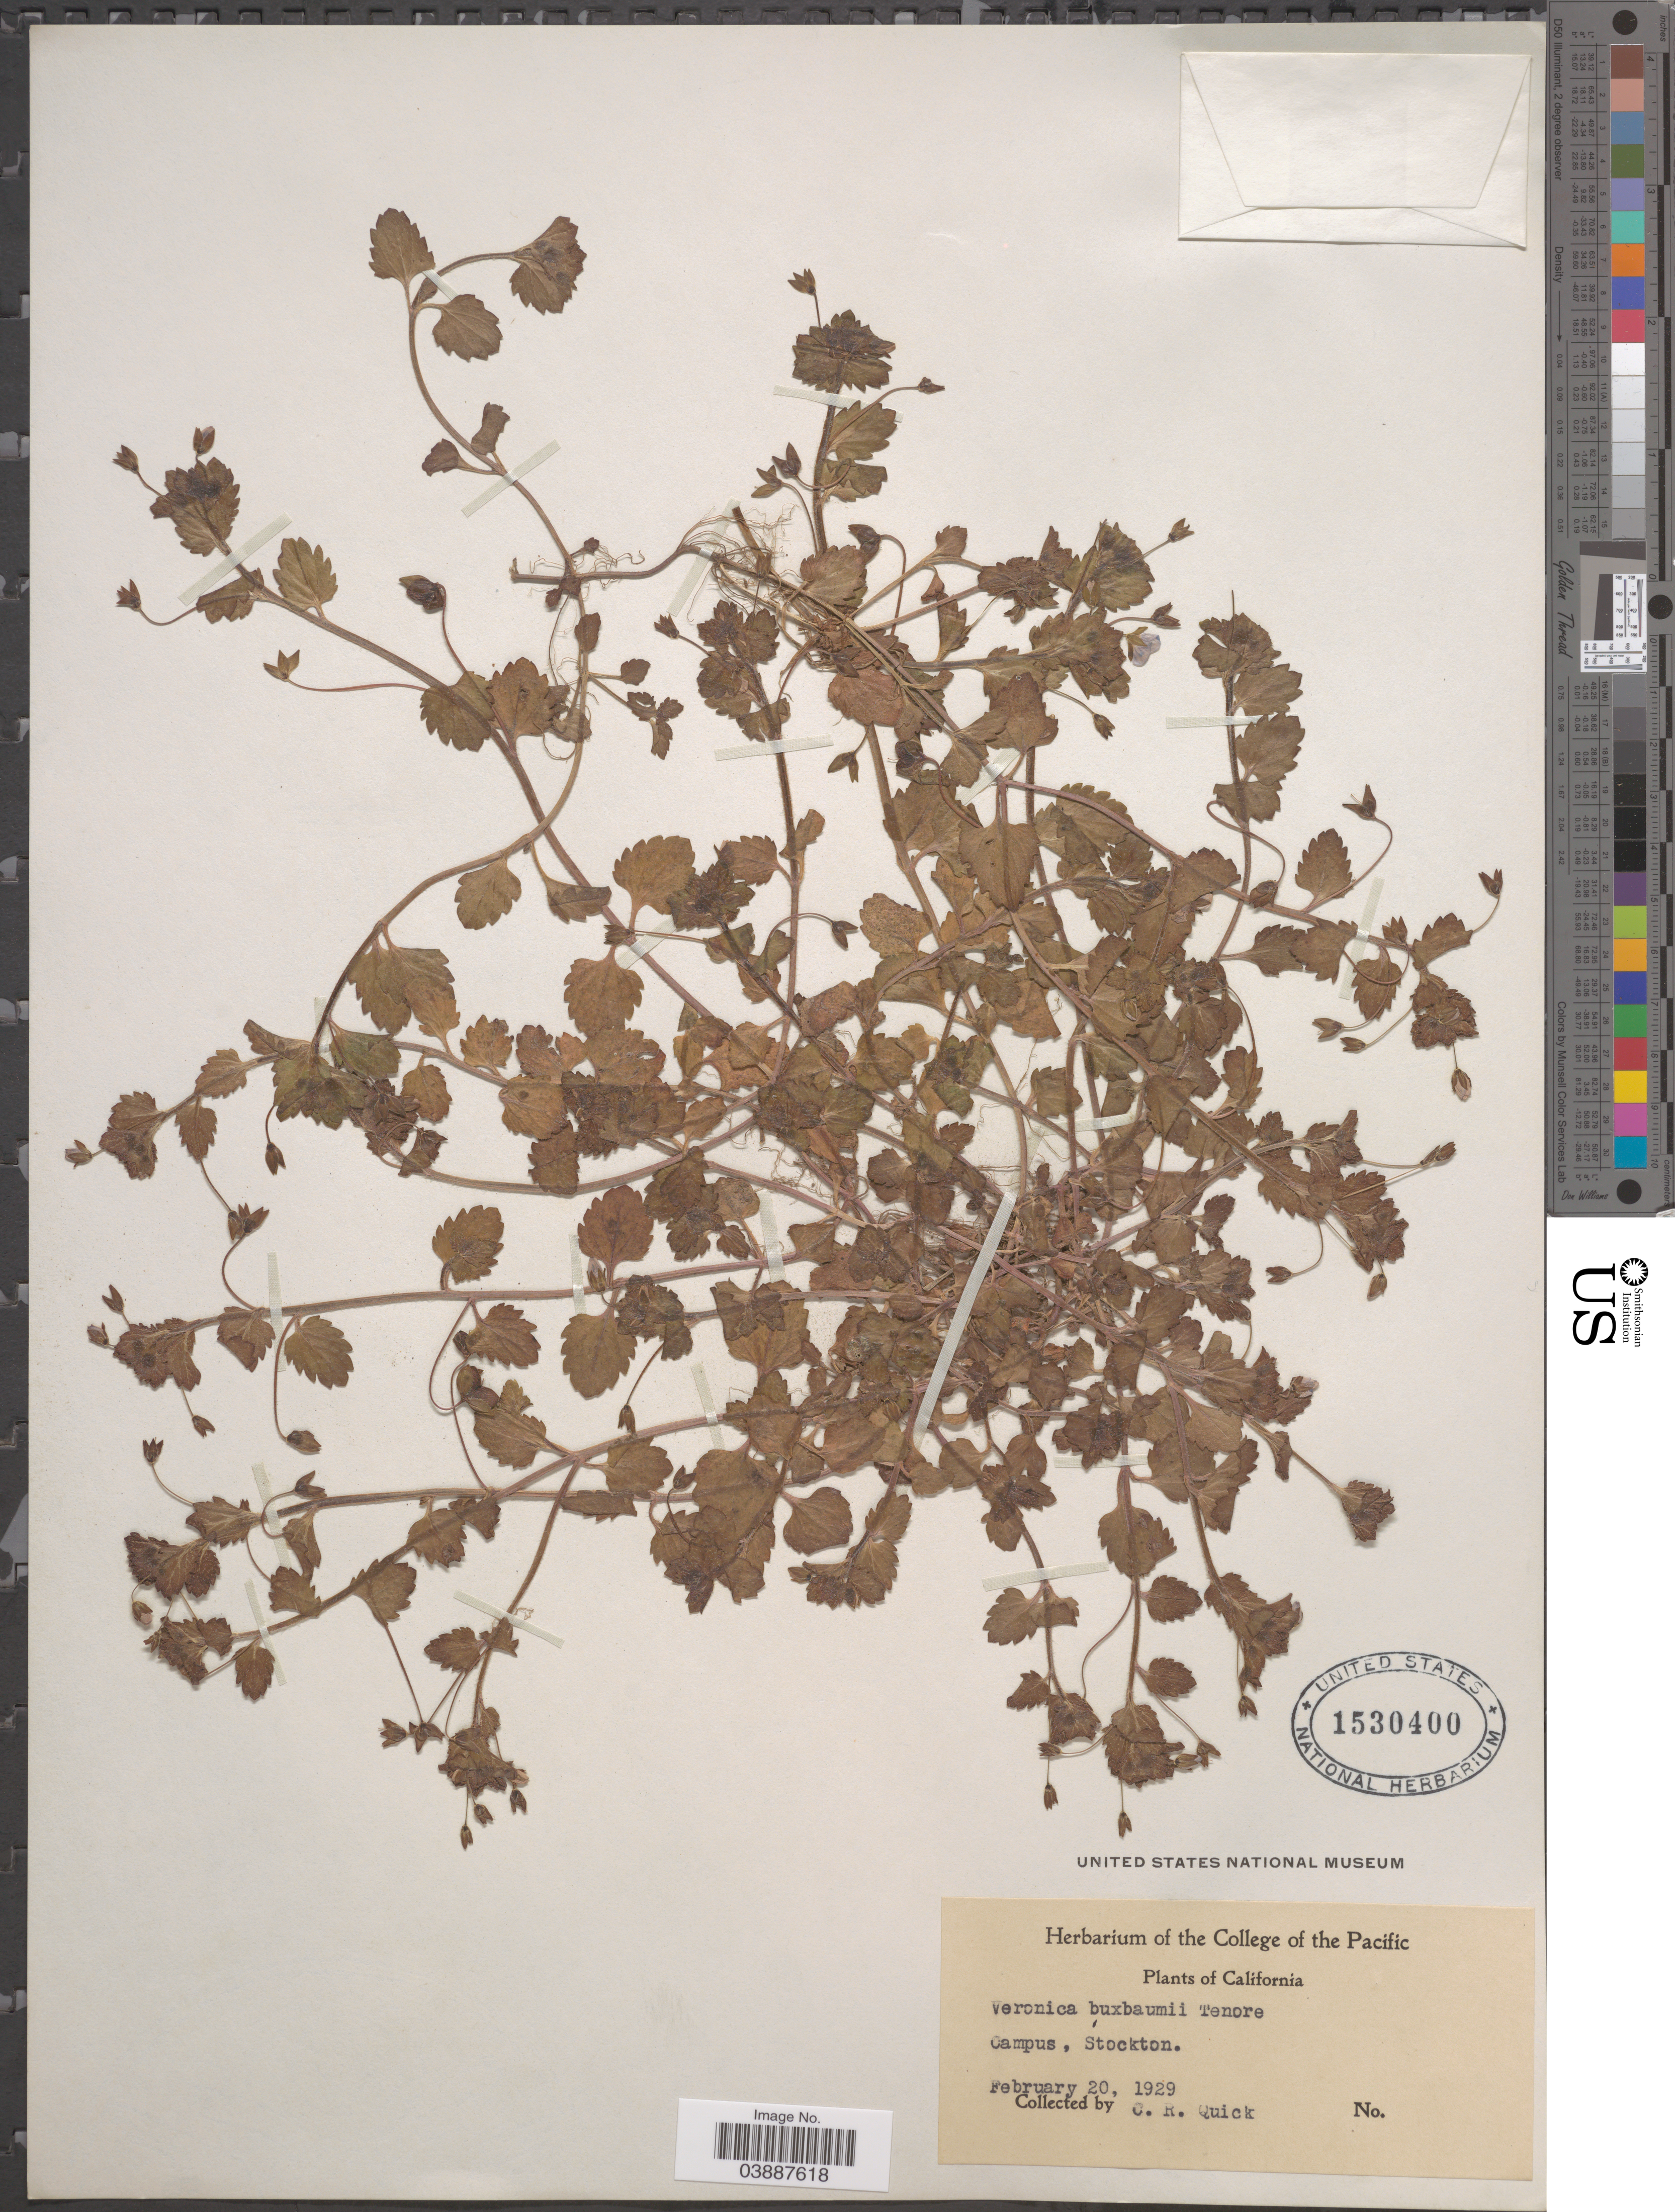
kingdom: Plantae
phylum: Tracheophyta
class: Magnoliopsida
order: Lamiales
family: Plantaginaceae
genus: Veronica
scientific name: Veronica persica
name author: Poir.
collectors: C. Quick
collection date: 1929-02-20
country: United States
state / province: California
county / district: San Joaquin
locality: Campus, Stockton.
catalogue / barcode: US 1530400